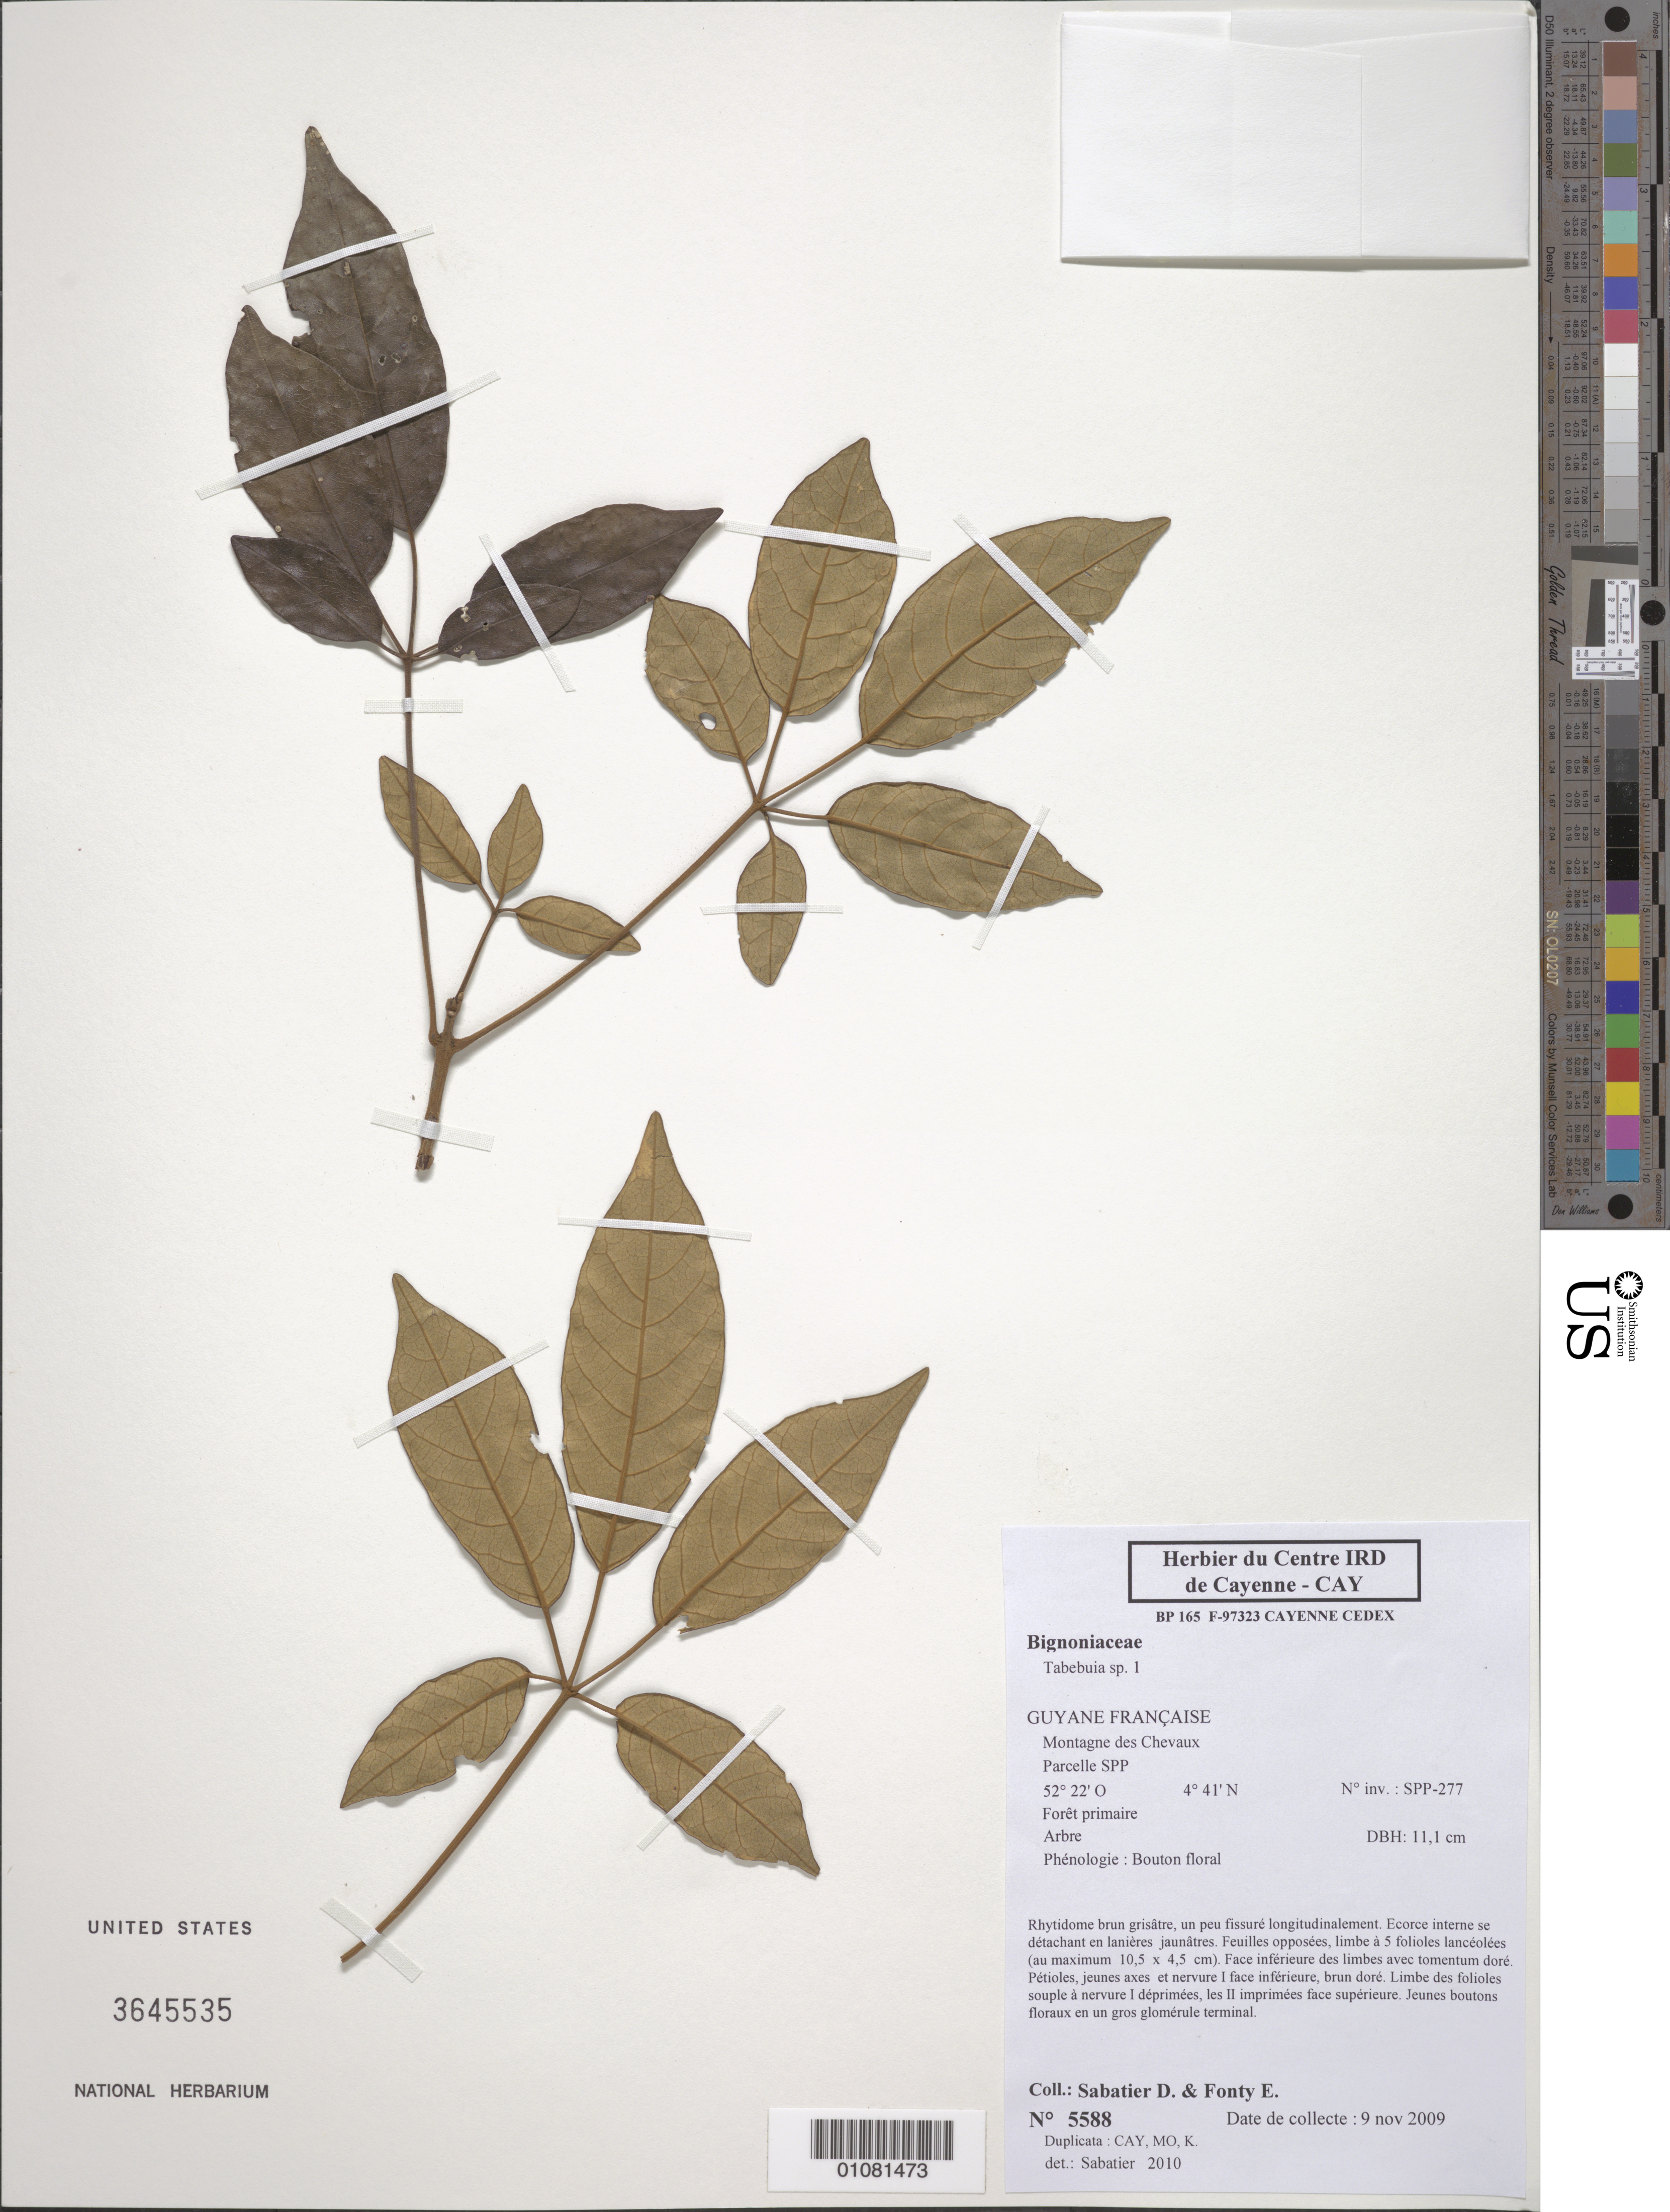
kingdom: Plantae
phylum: Tracheophyta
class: Magnoliopsida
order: Lamiales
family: Bignoniaceae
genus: Tabebuia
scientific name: Tabebuia sp.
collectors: D. Sabatier & E. Fonty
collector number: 5588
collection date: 2009-11-09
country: French Guiana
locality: Guyane Française, Montagne des Chevaux, Parcelle SPP.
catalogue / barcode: US 3645535